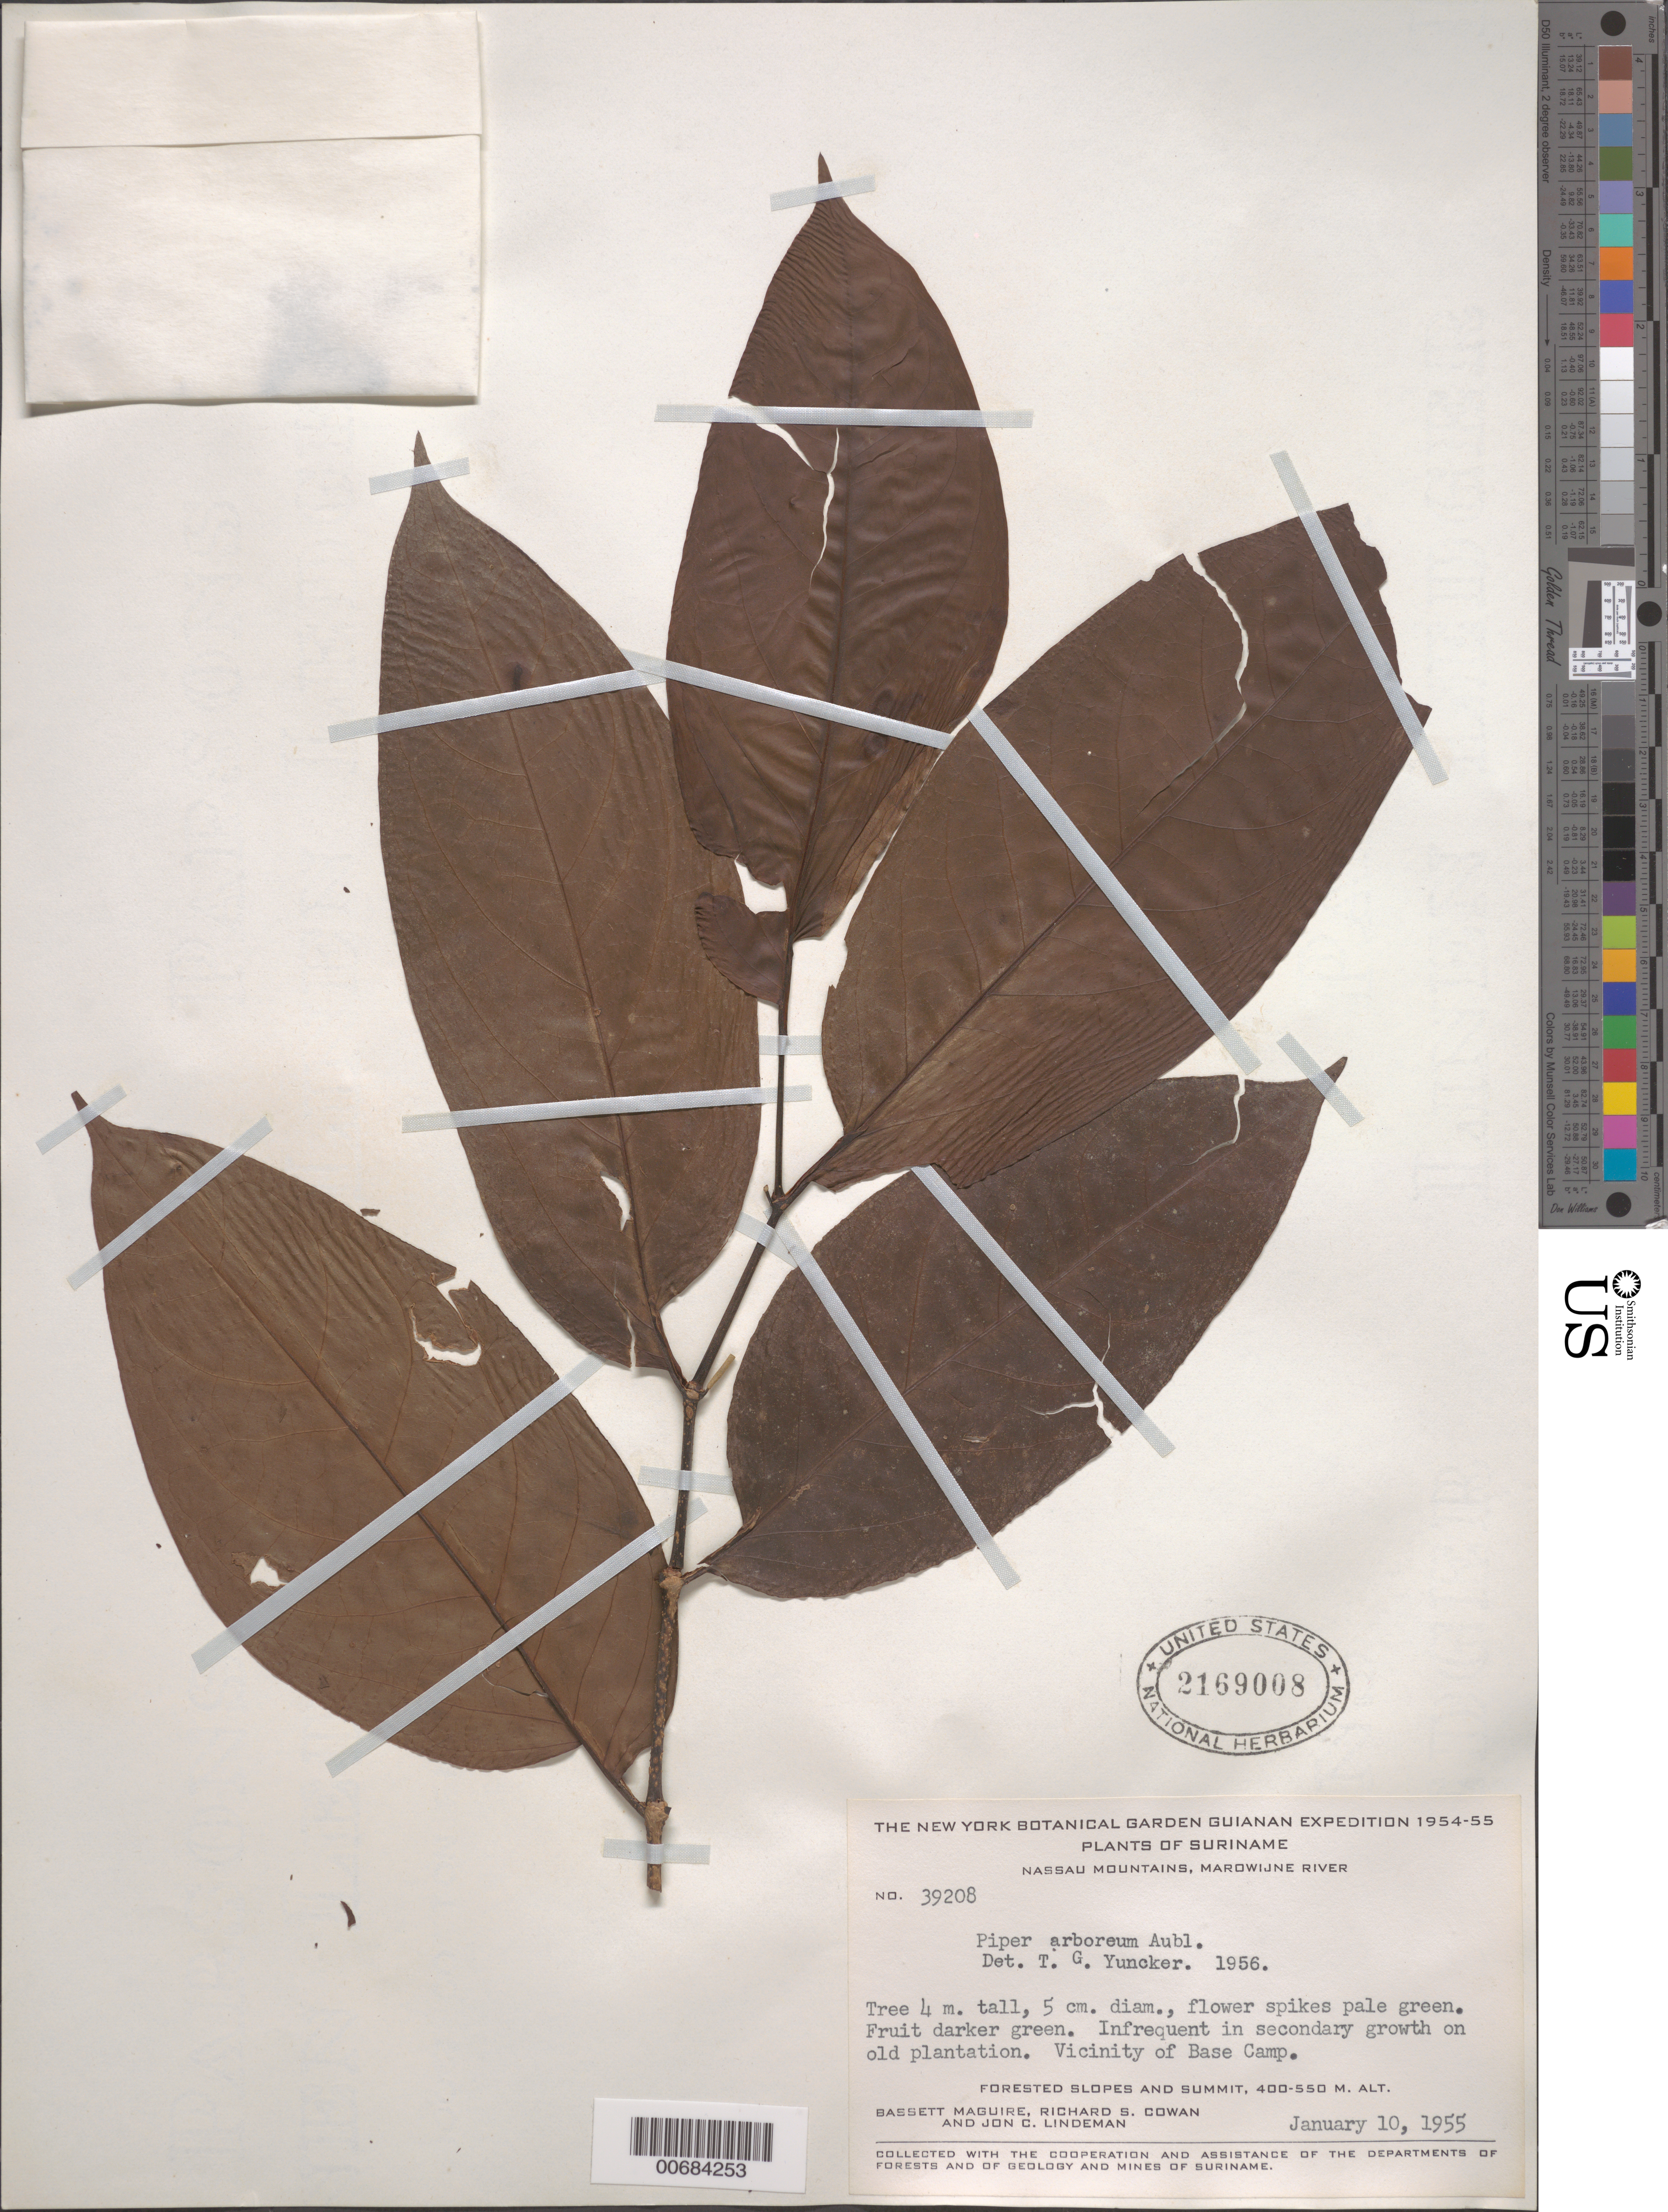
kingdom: Plantae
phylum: Tracheophyta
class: Magnoliopsida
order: Piperales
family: Piperaceae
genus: Piper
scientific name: Piper arboreum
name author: Aubl.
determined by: Yuncker, T. G.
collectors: B. Maguire, R. S. Cowan & J. C. Lindeman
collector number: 39208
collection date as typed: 10-Jan-55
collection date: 1955-01-10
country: Suriname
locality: Nassau Mts., Marowijne R., vicinity of base camp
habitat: Forested slopes and summit; in secondary growth on old plantation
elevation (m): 400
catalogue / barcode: US 2169008